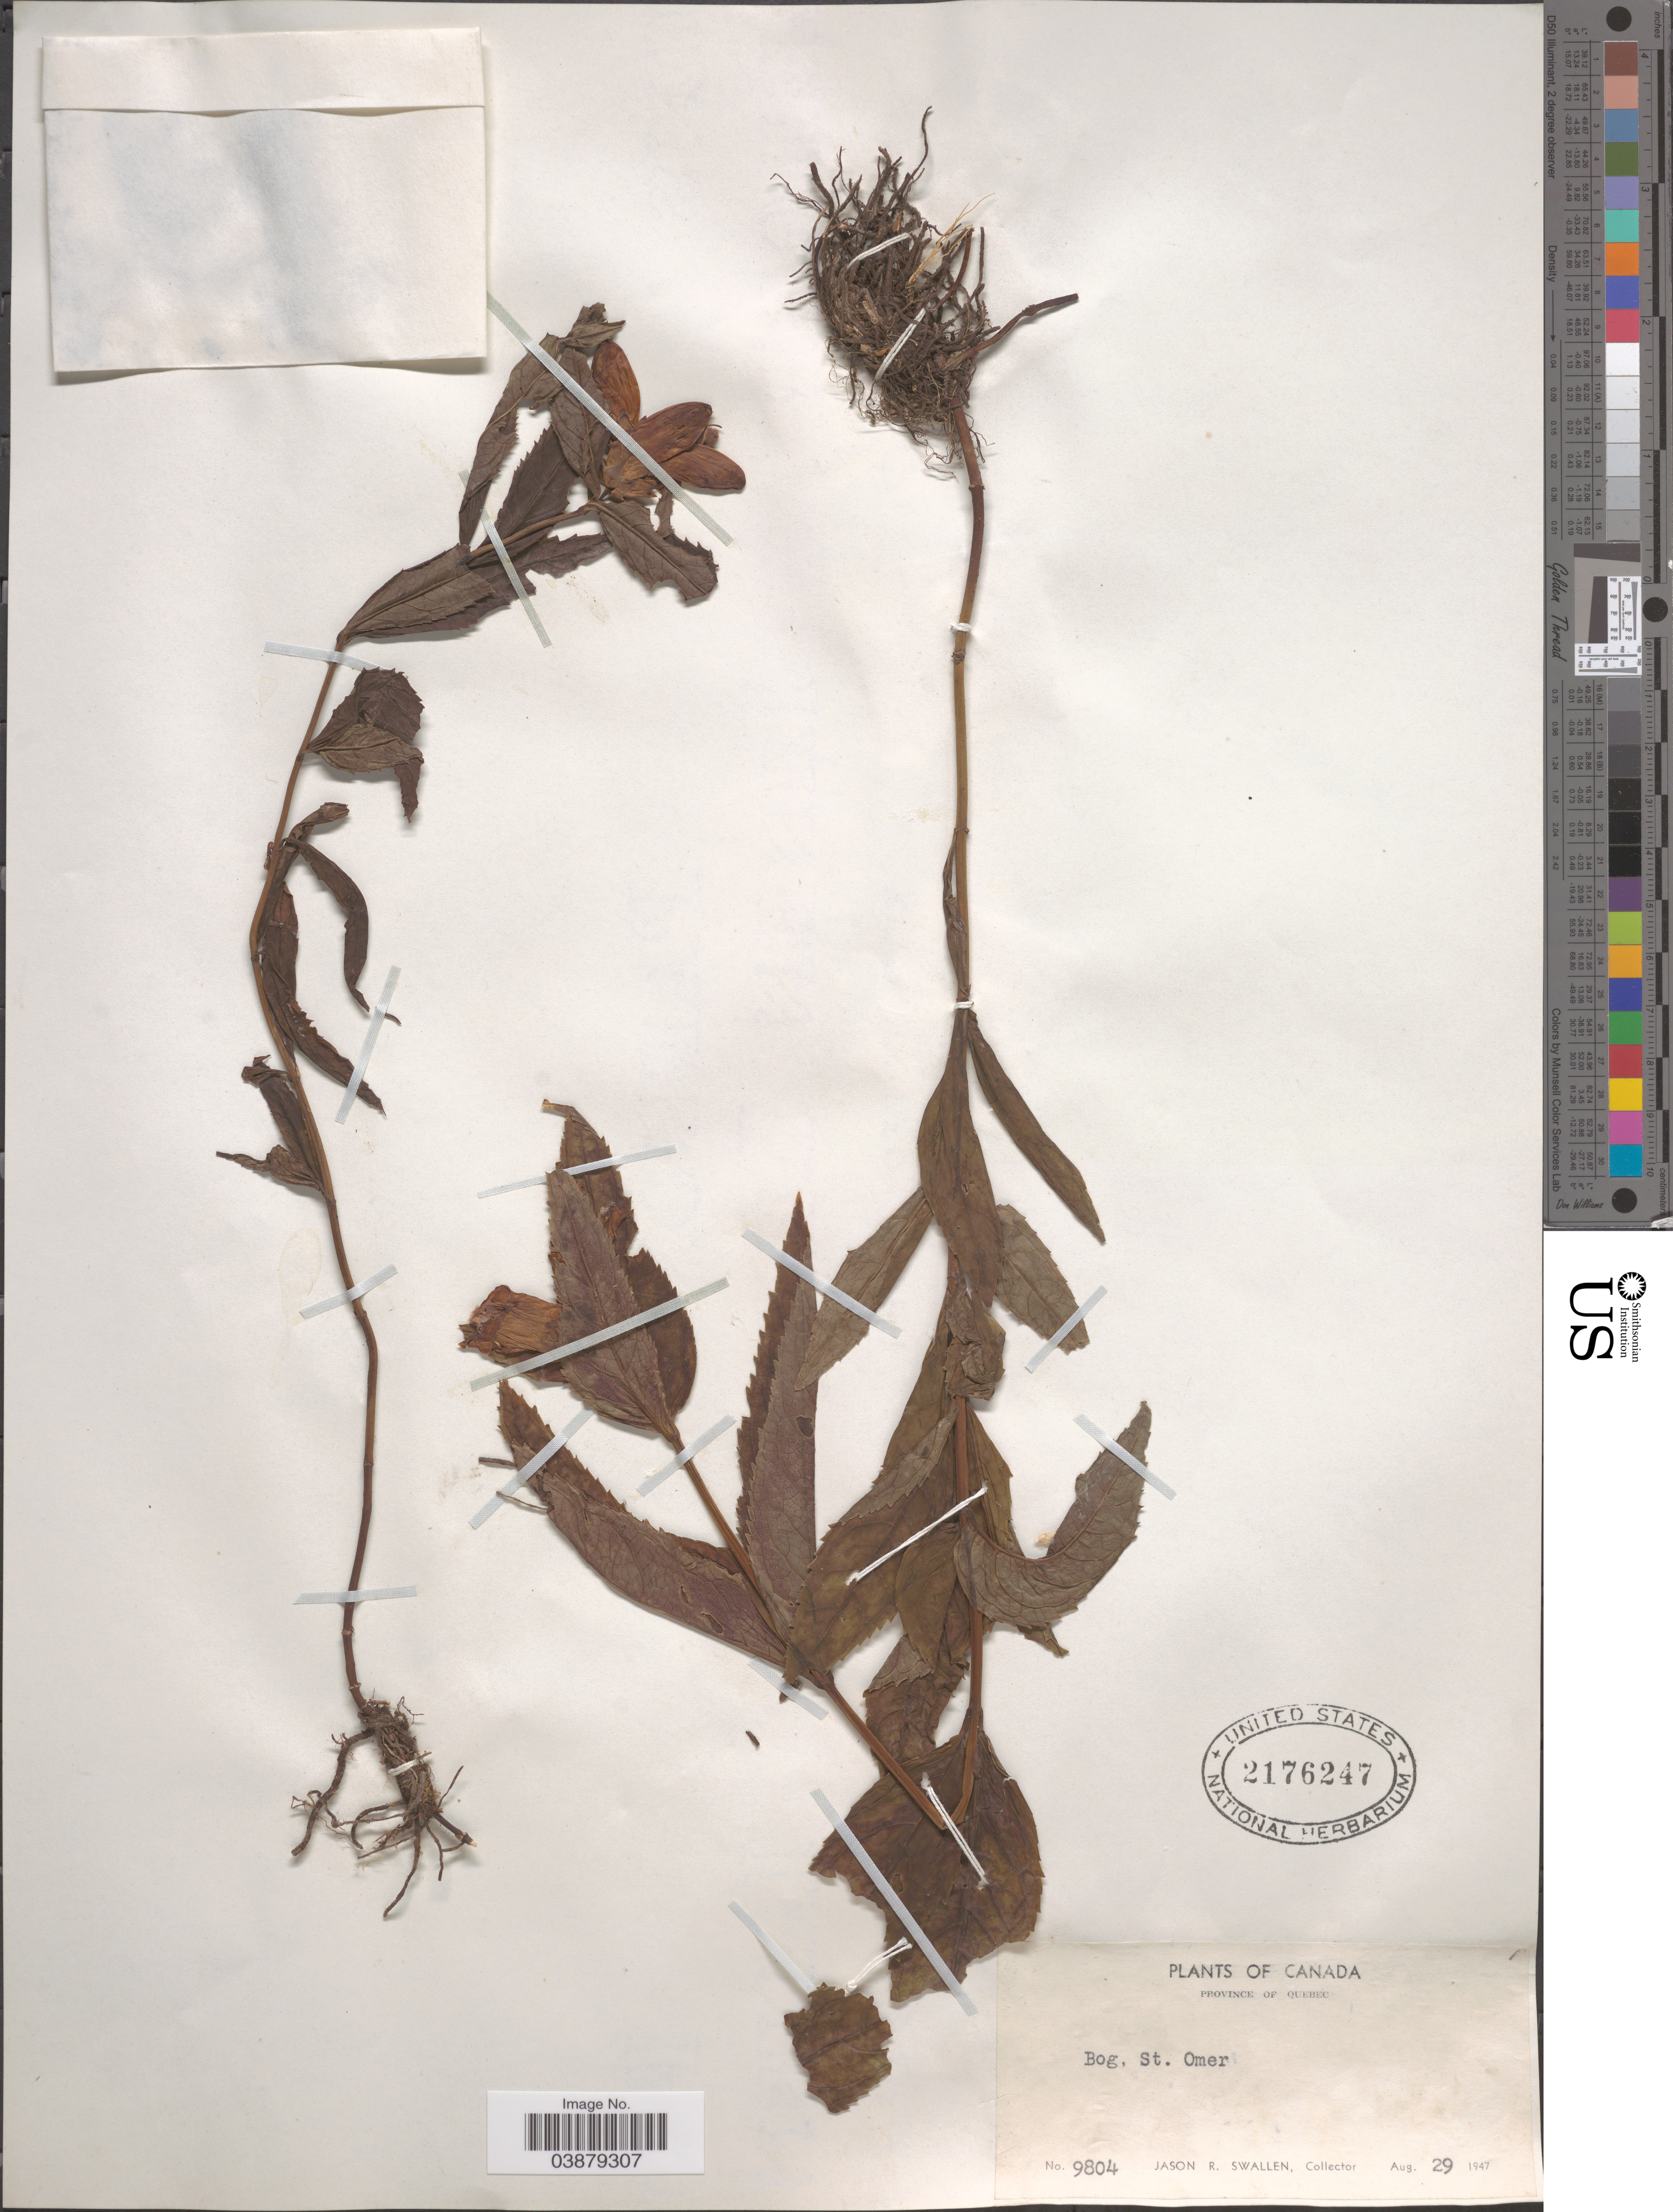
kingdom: Plantae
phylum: Tracheophyta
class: Magnoliopsida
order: Lamiales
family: Plantaginaceae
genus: Penstemon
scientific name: Penstemon sp.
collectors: J. R. Swallen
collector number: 9804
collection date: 1947-08-29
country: Canada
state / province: Quebec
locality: Bog, St. Omer.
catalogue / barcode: US 2176247